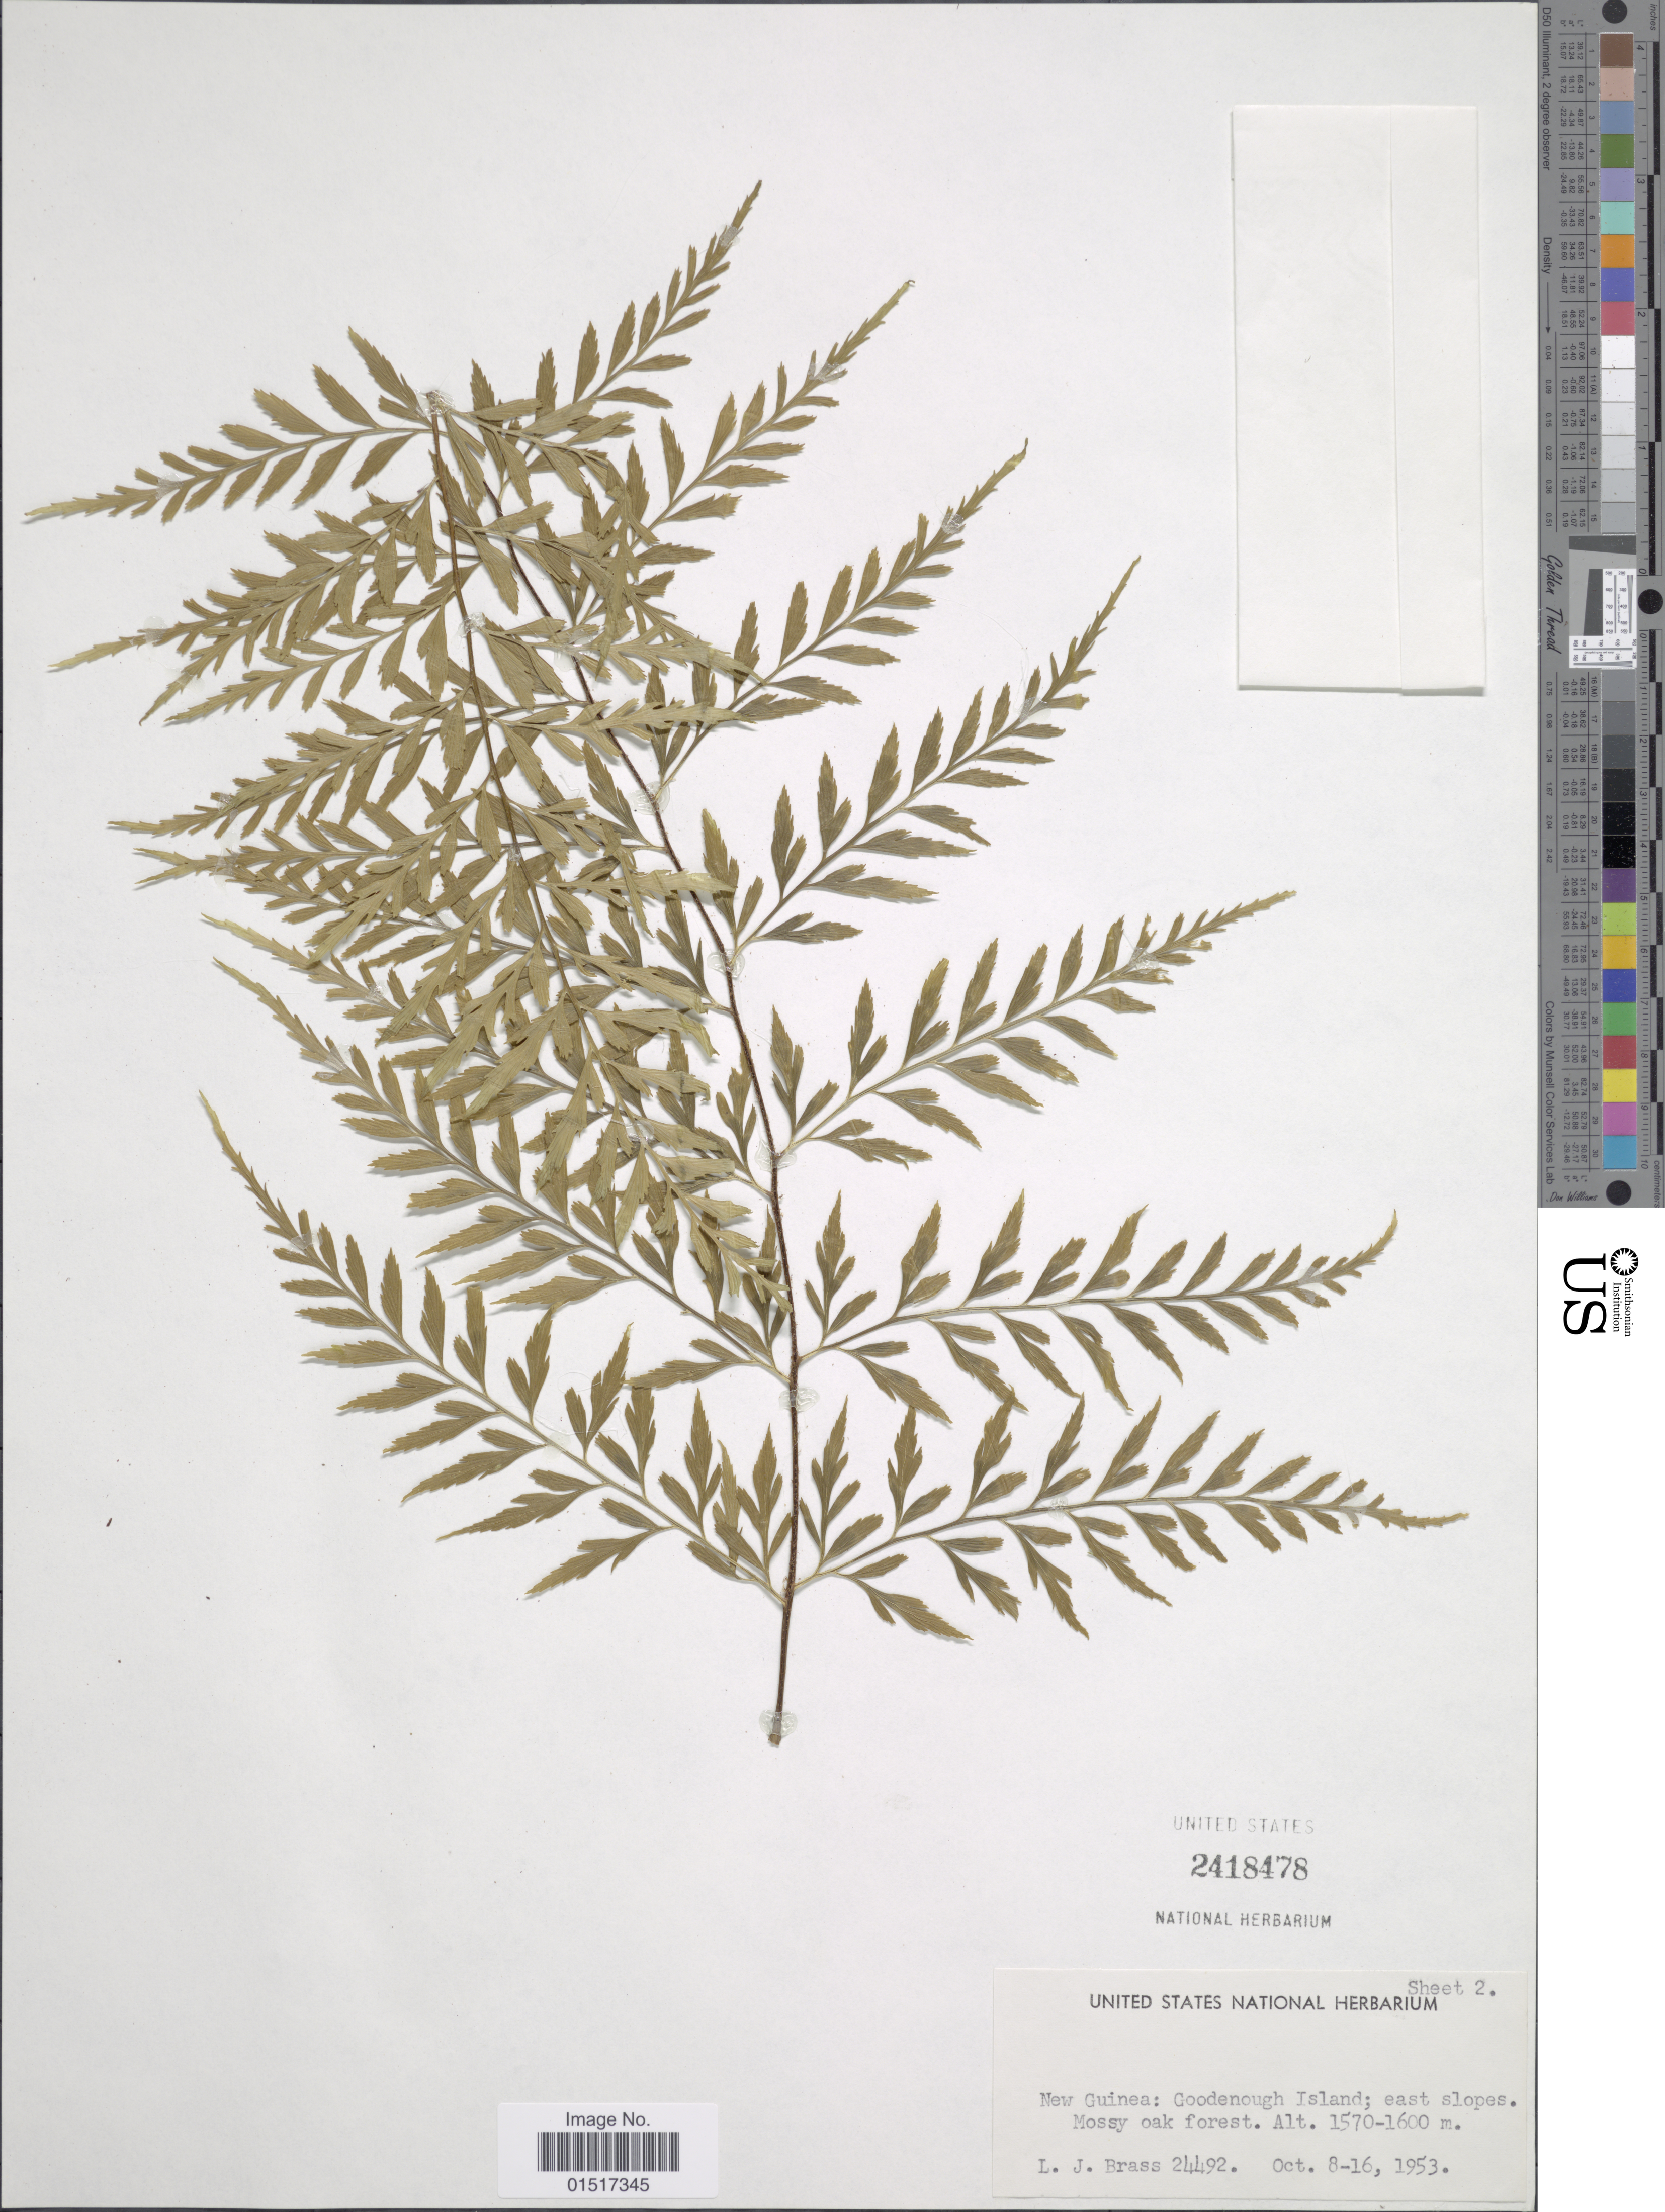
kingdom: Plantae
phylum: Tracheophyta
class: Polypodiopsida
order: Polypodiales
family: Aspleniaceae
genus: Asplenium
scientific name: Asplenium sp.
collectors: L. J. Brass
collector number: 24492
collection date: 1953-10-08/1953-10-16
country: Papua New Guinea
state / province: Milne Bay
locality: New Guinea: Goodenough Island; east slopes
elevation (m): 1570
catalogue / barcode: US 2418478